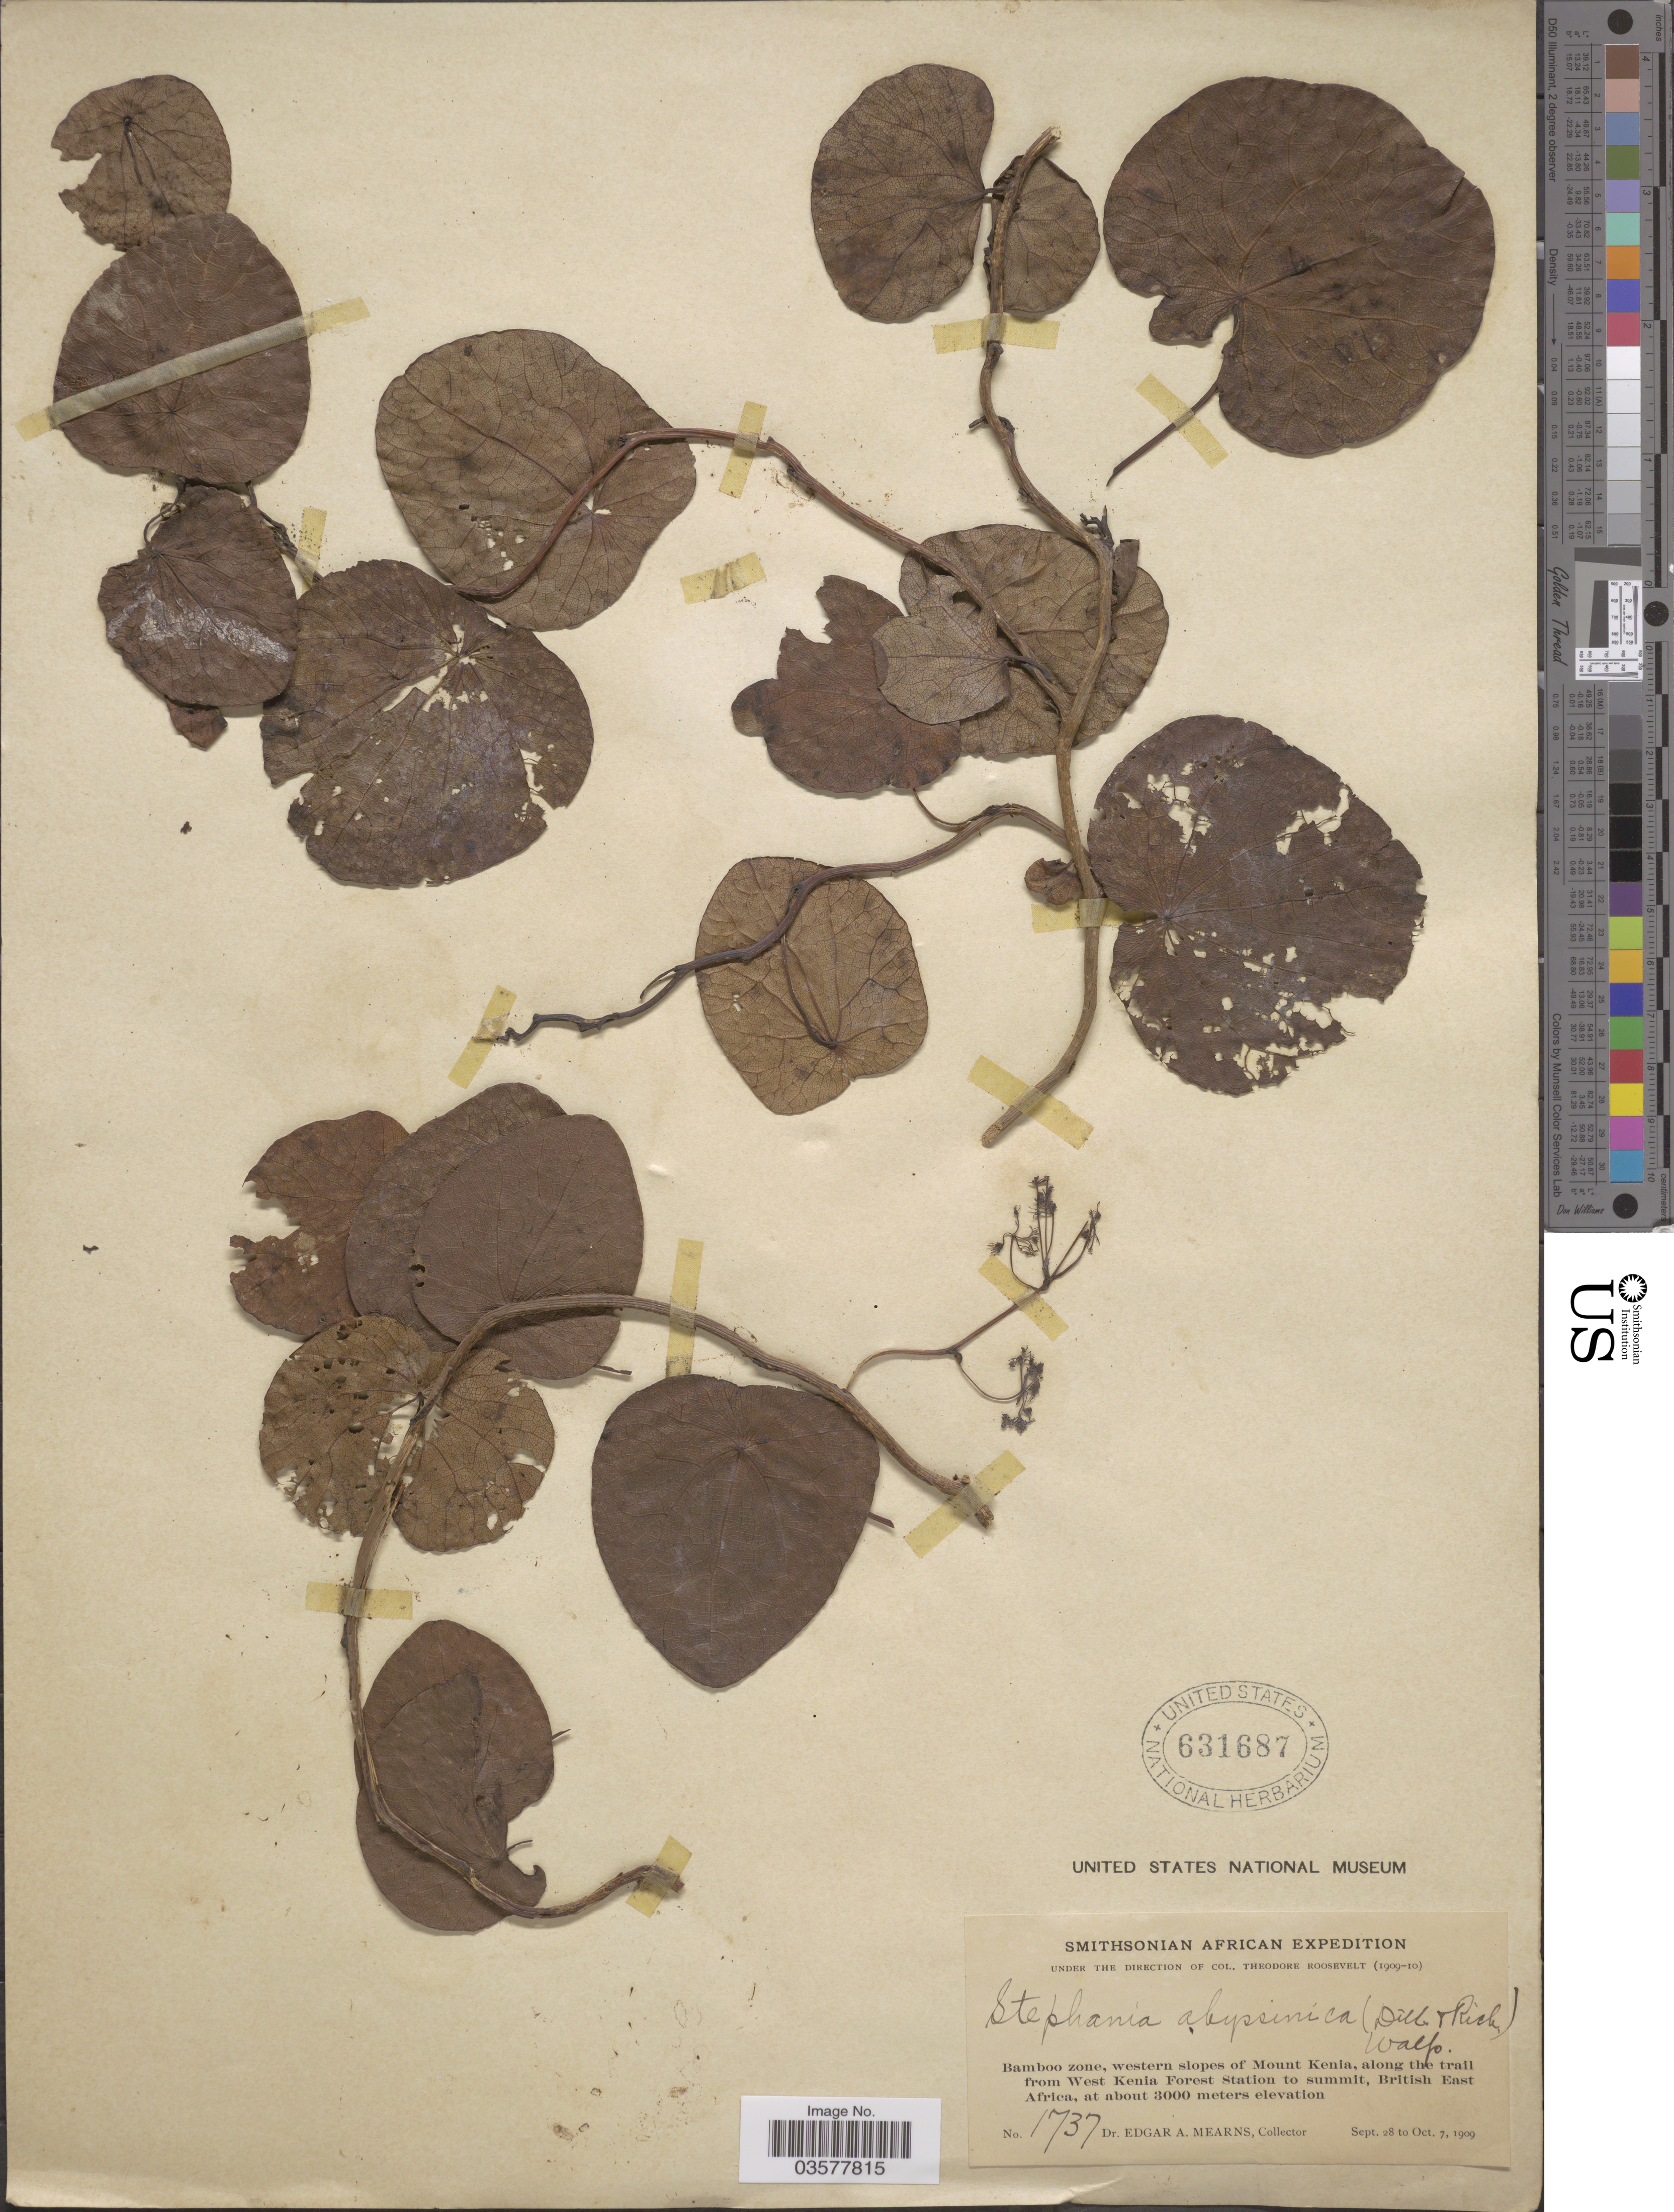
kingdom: Plantae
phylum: Tracheophyta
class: Magnoliopsida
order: Ranunculales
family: Menispermaceae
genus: Stephania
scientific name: Stephania abyssinica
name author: (Quart.-Dill. & A. Rich.) Walp.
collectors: E. A. Mearns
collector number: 1737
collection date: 1909-09-28/1909-10-07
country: Kenya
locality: Bamboo zone, western slopes of Mount Kenia, along the trail from West Kenia Forest Station to summit, British East Africa.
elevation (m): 3000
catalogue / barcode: US 631687